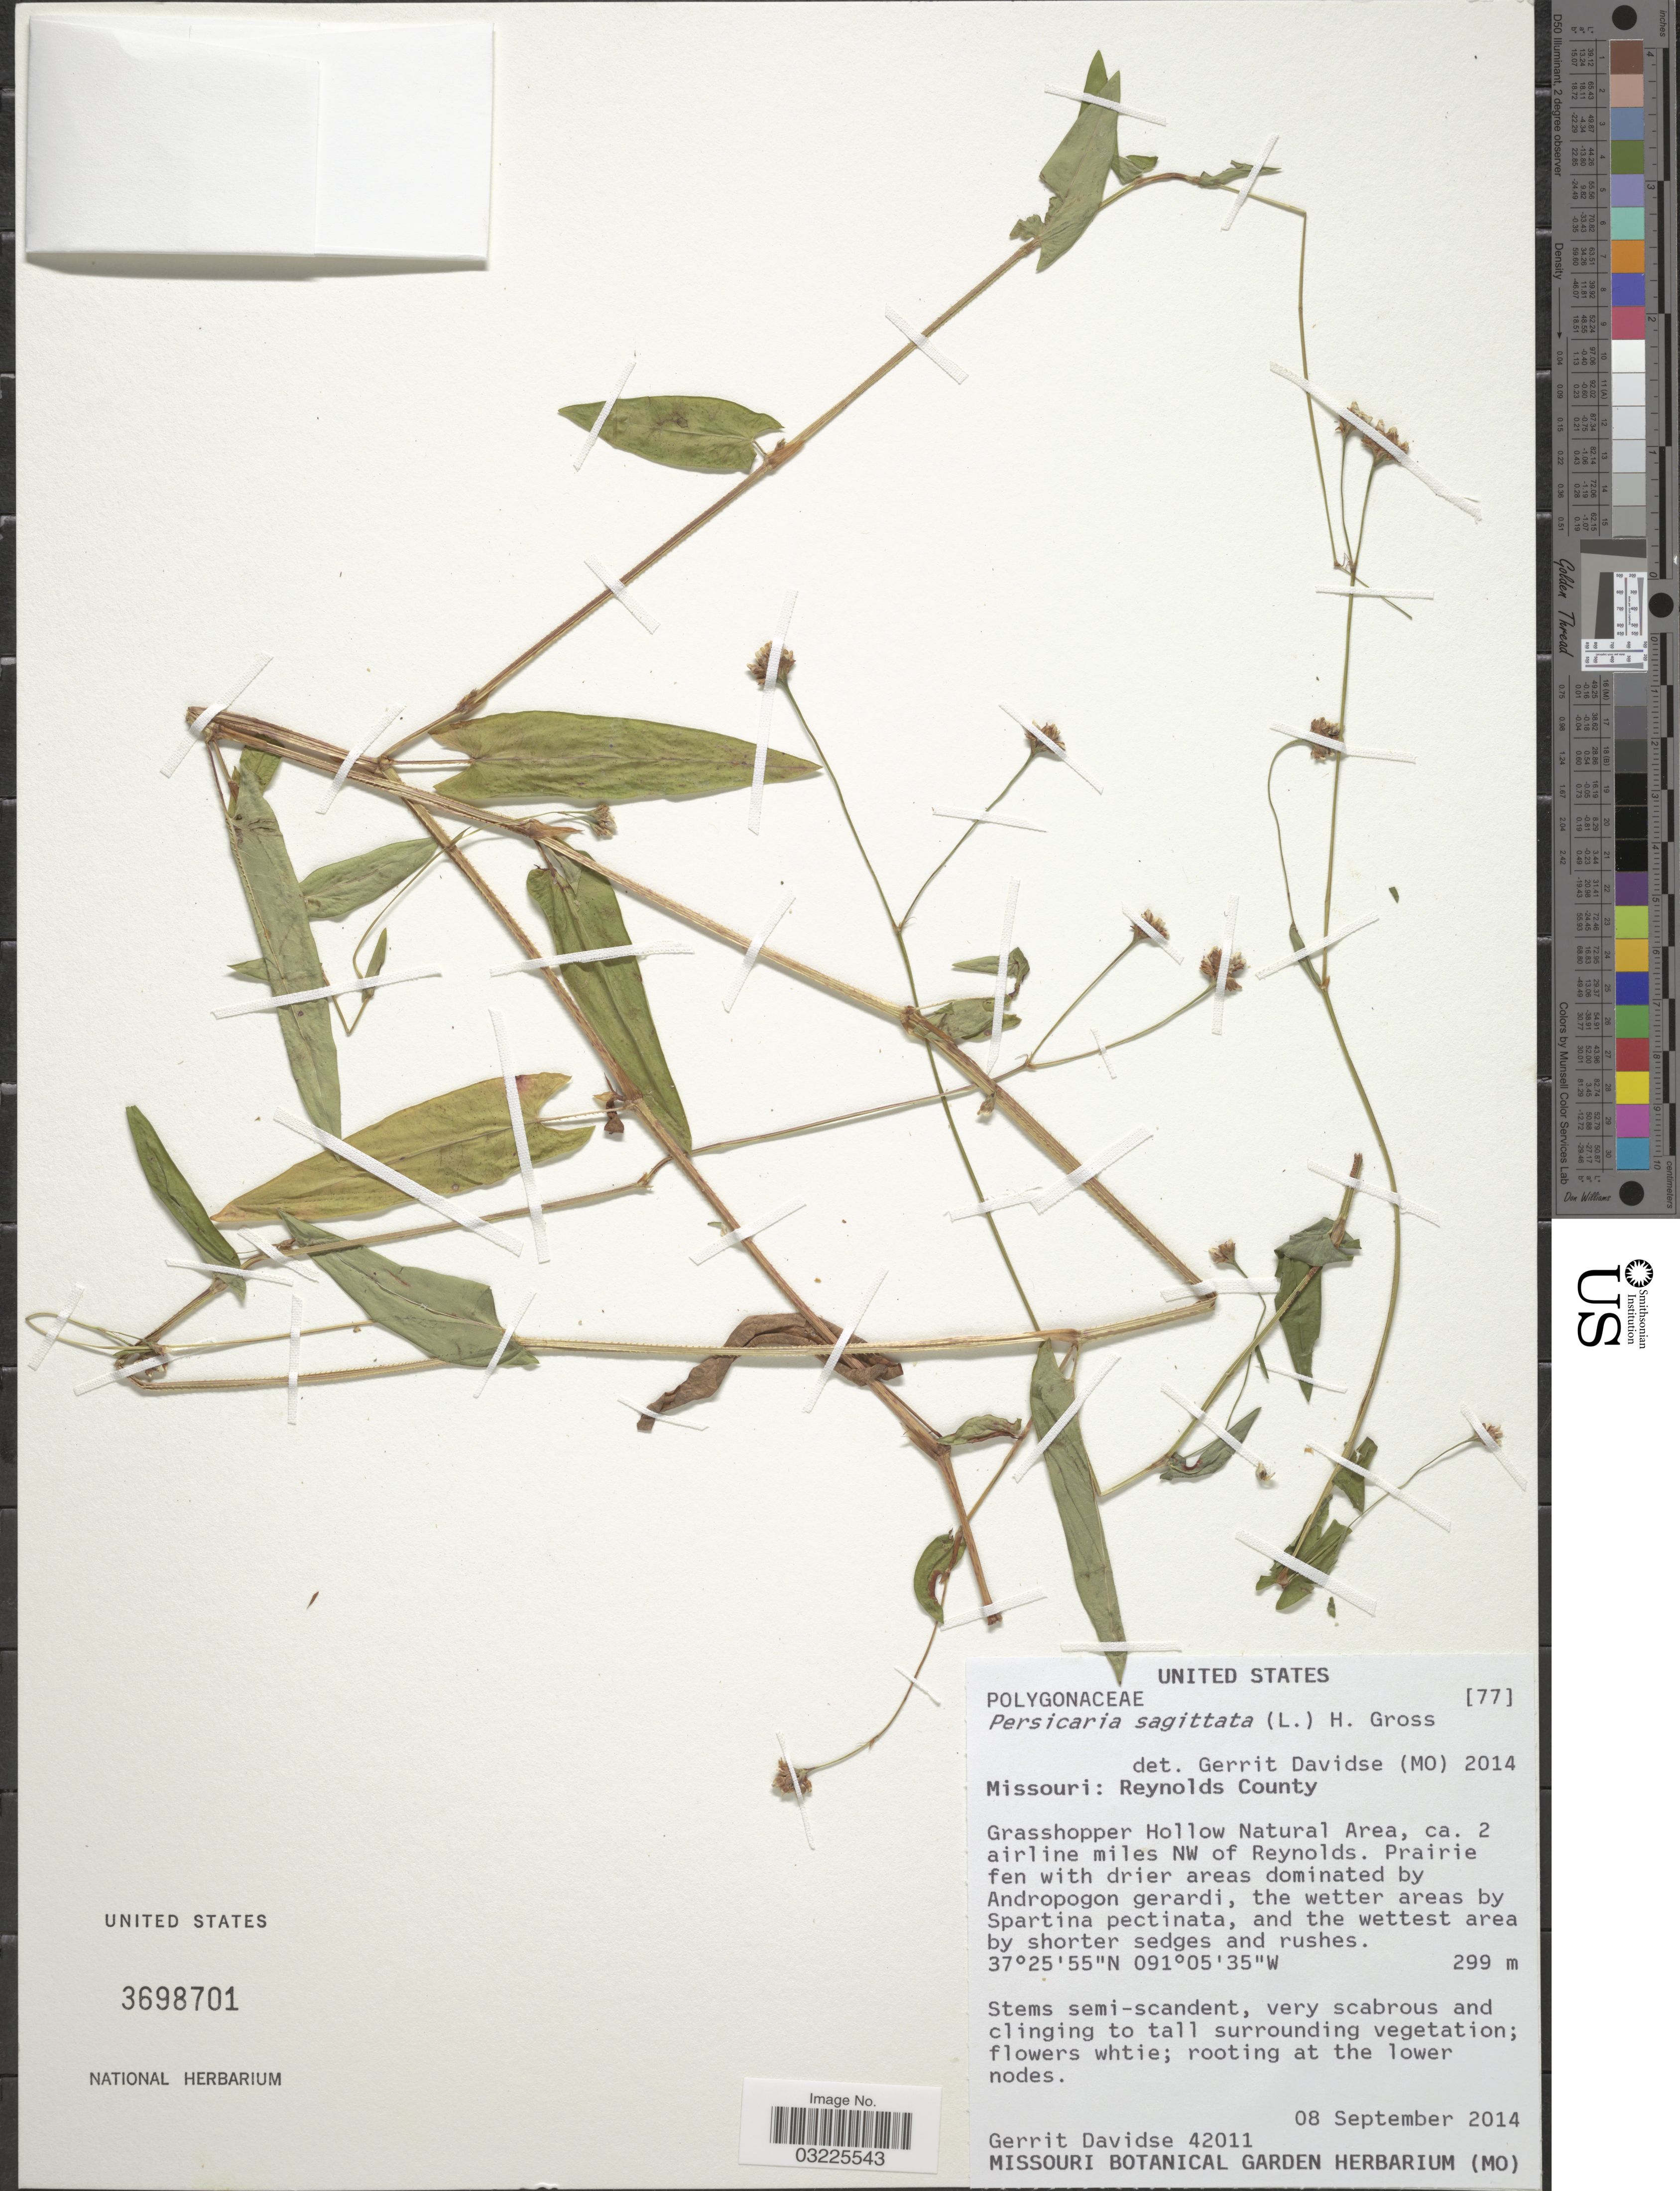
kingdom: Plantae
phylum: Tracheophyta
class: Magnoliopsida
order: Caryophyllales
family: Polygonaceae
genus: Persicaria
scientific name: Persicaria sagittata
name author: (L.) H. Gross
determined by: Atha, D. E.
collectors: G. Davidse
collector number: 42011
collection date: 2014-09-08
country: United States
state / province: Missouri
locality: Reynolds County. Grasshopper Hollow Natural Area, ca. 2 airline miles NW of Reynolds.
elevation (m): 299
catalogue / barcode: US 3698701